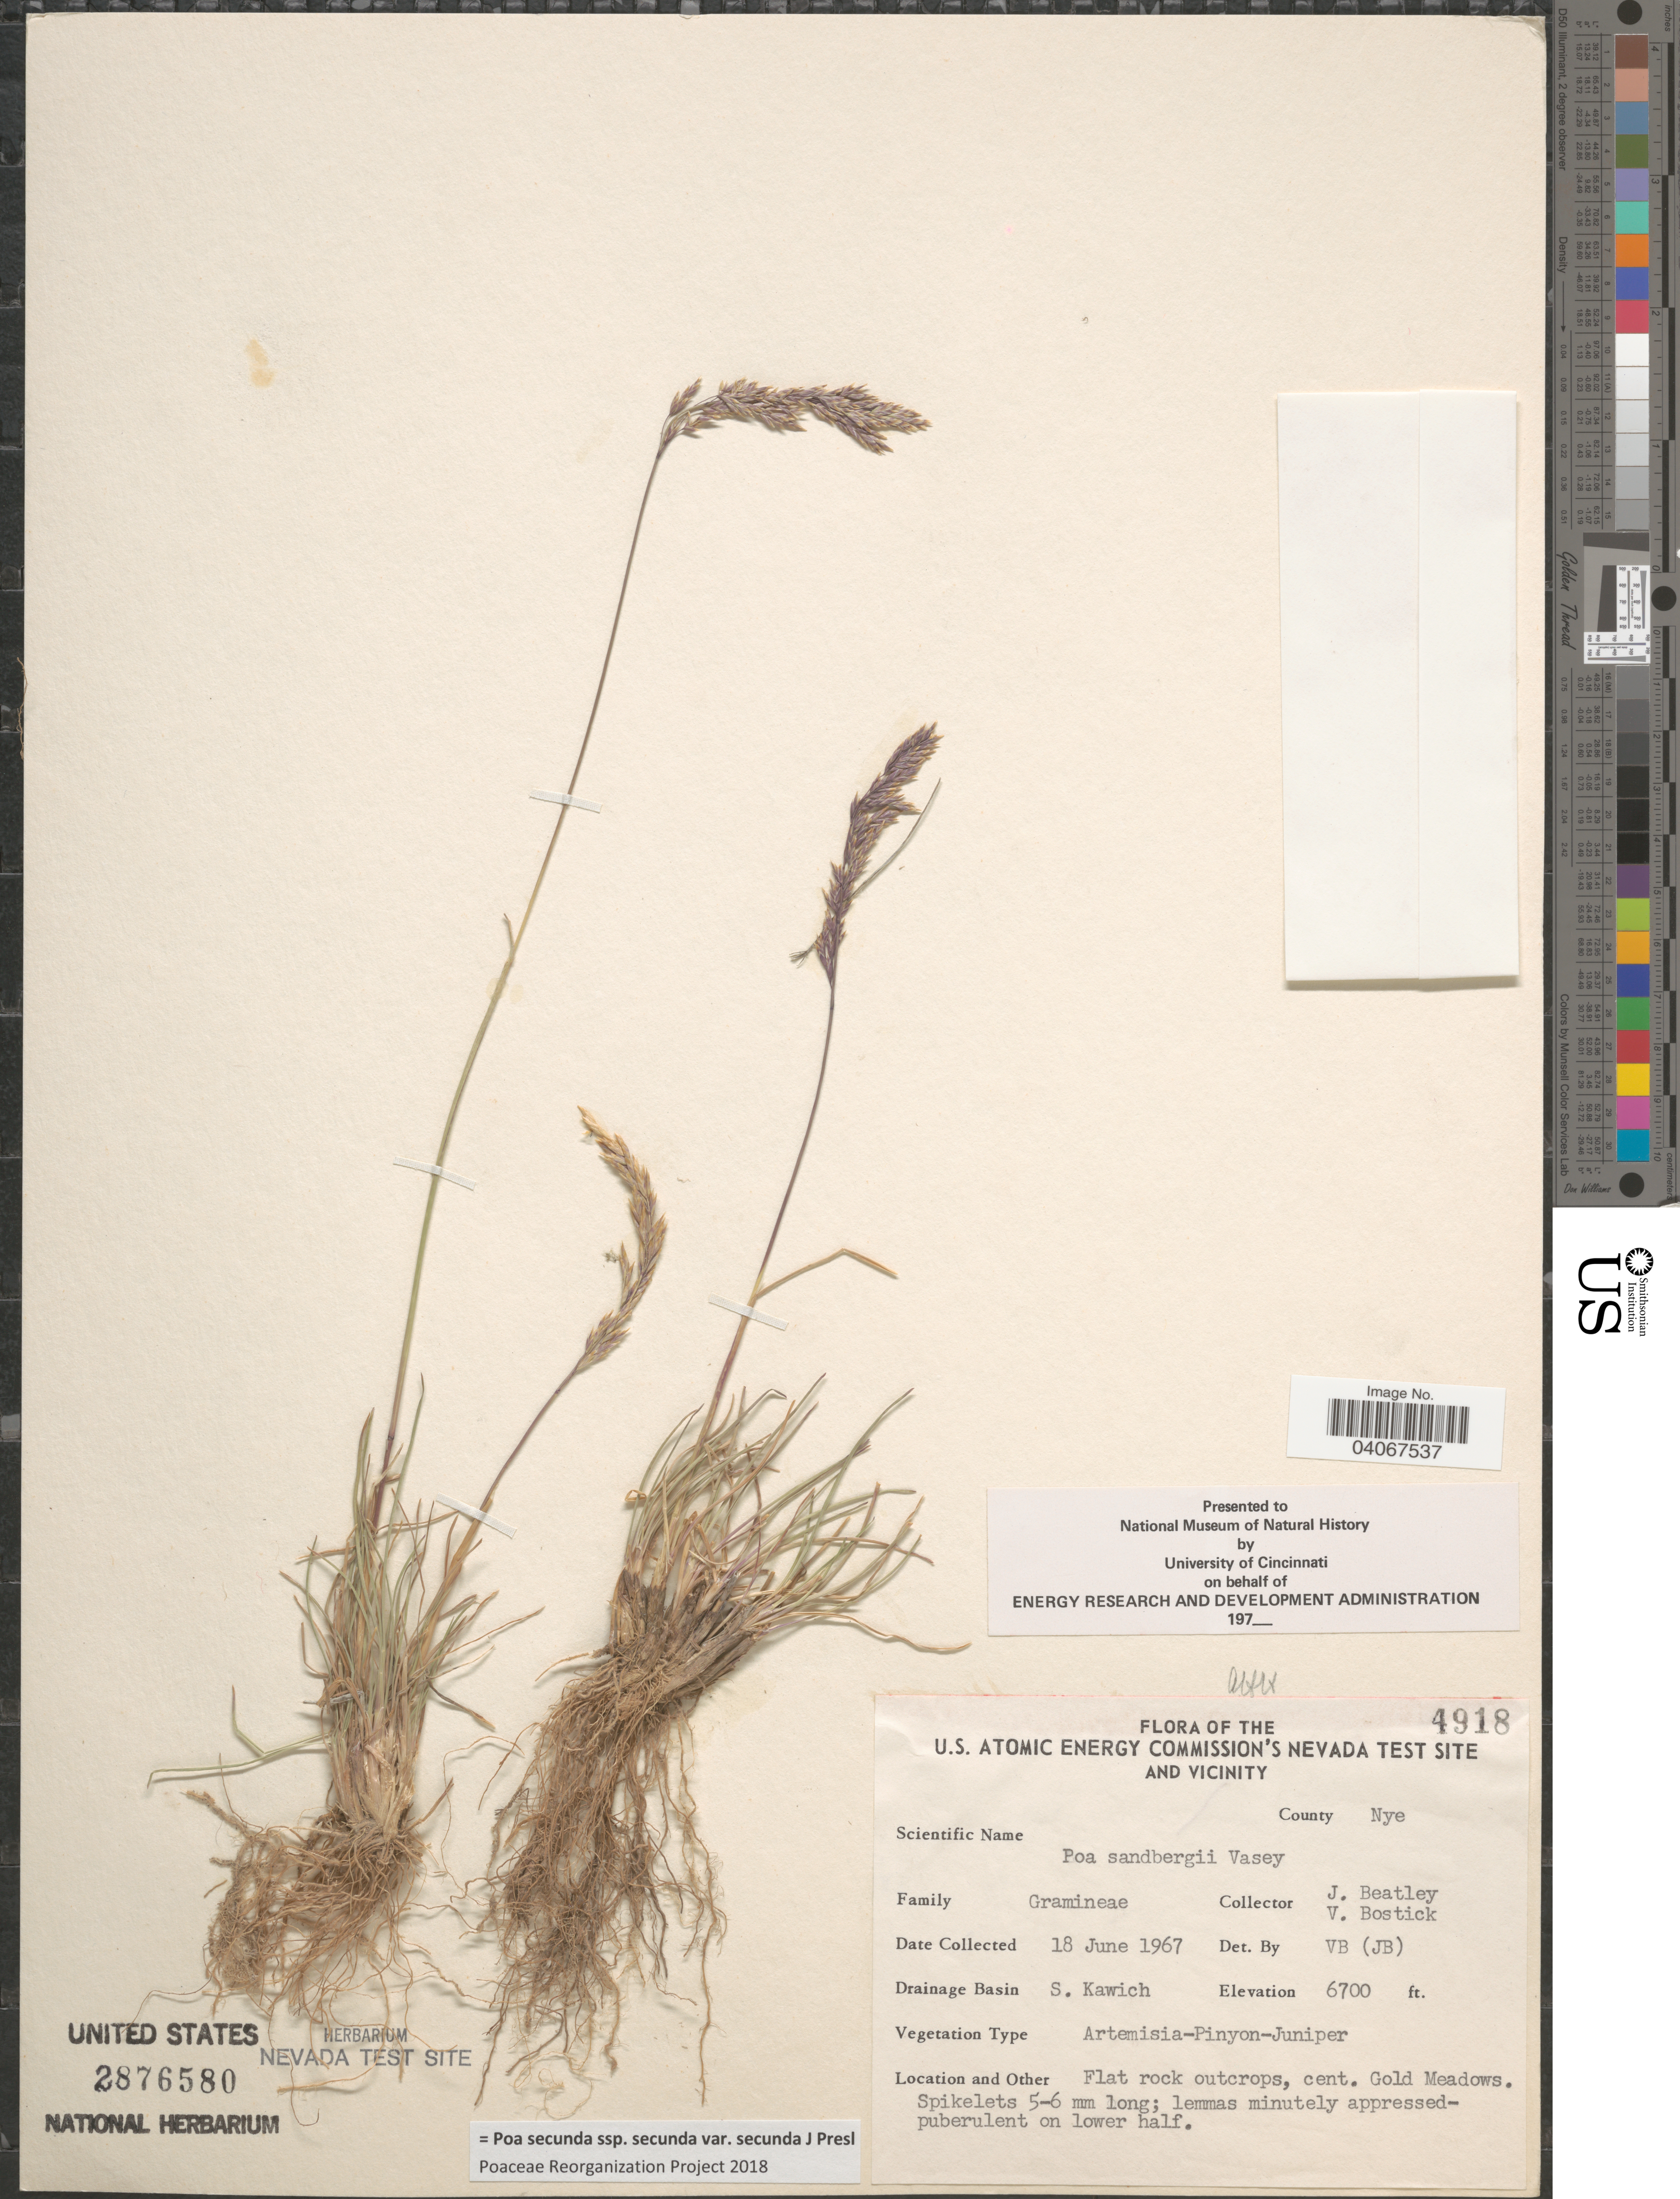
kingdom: Plantae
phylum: Tracheophyta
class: Liliopsida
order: Poales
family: Poaceae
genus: Poa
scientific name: Poa secunda subsp. secunda var. secunda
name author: J. Presl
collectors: J. C. Beatley & V. Bostick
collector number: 4918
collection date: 1967-06-18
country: United States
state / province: Nevada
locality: The U.S. Atomic Energy Commission's Nevada Test Site and Vicinity. County Nye. Drainage Basin S. Kawich. Flat rock outcrops, cent. Gold Meadows.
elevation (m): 2042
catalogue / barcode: US 2876580